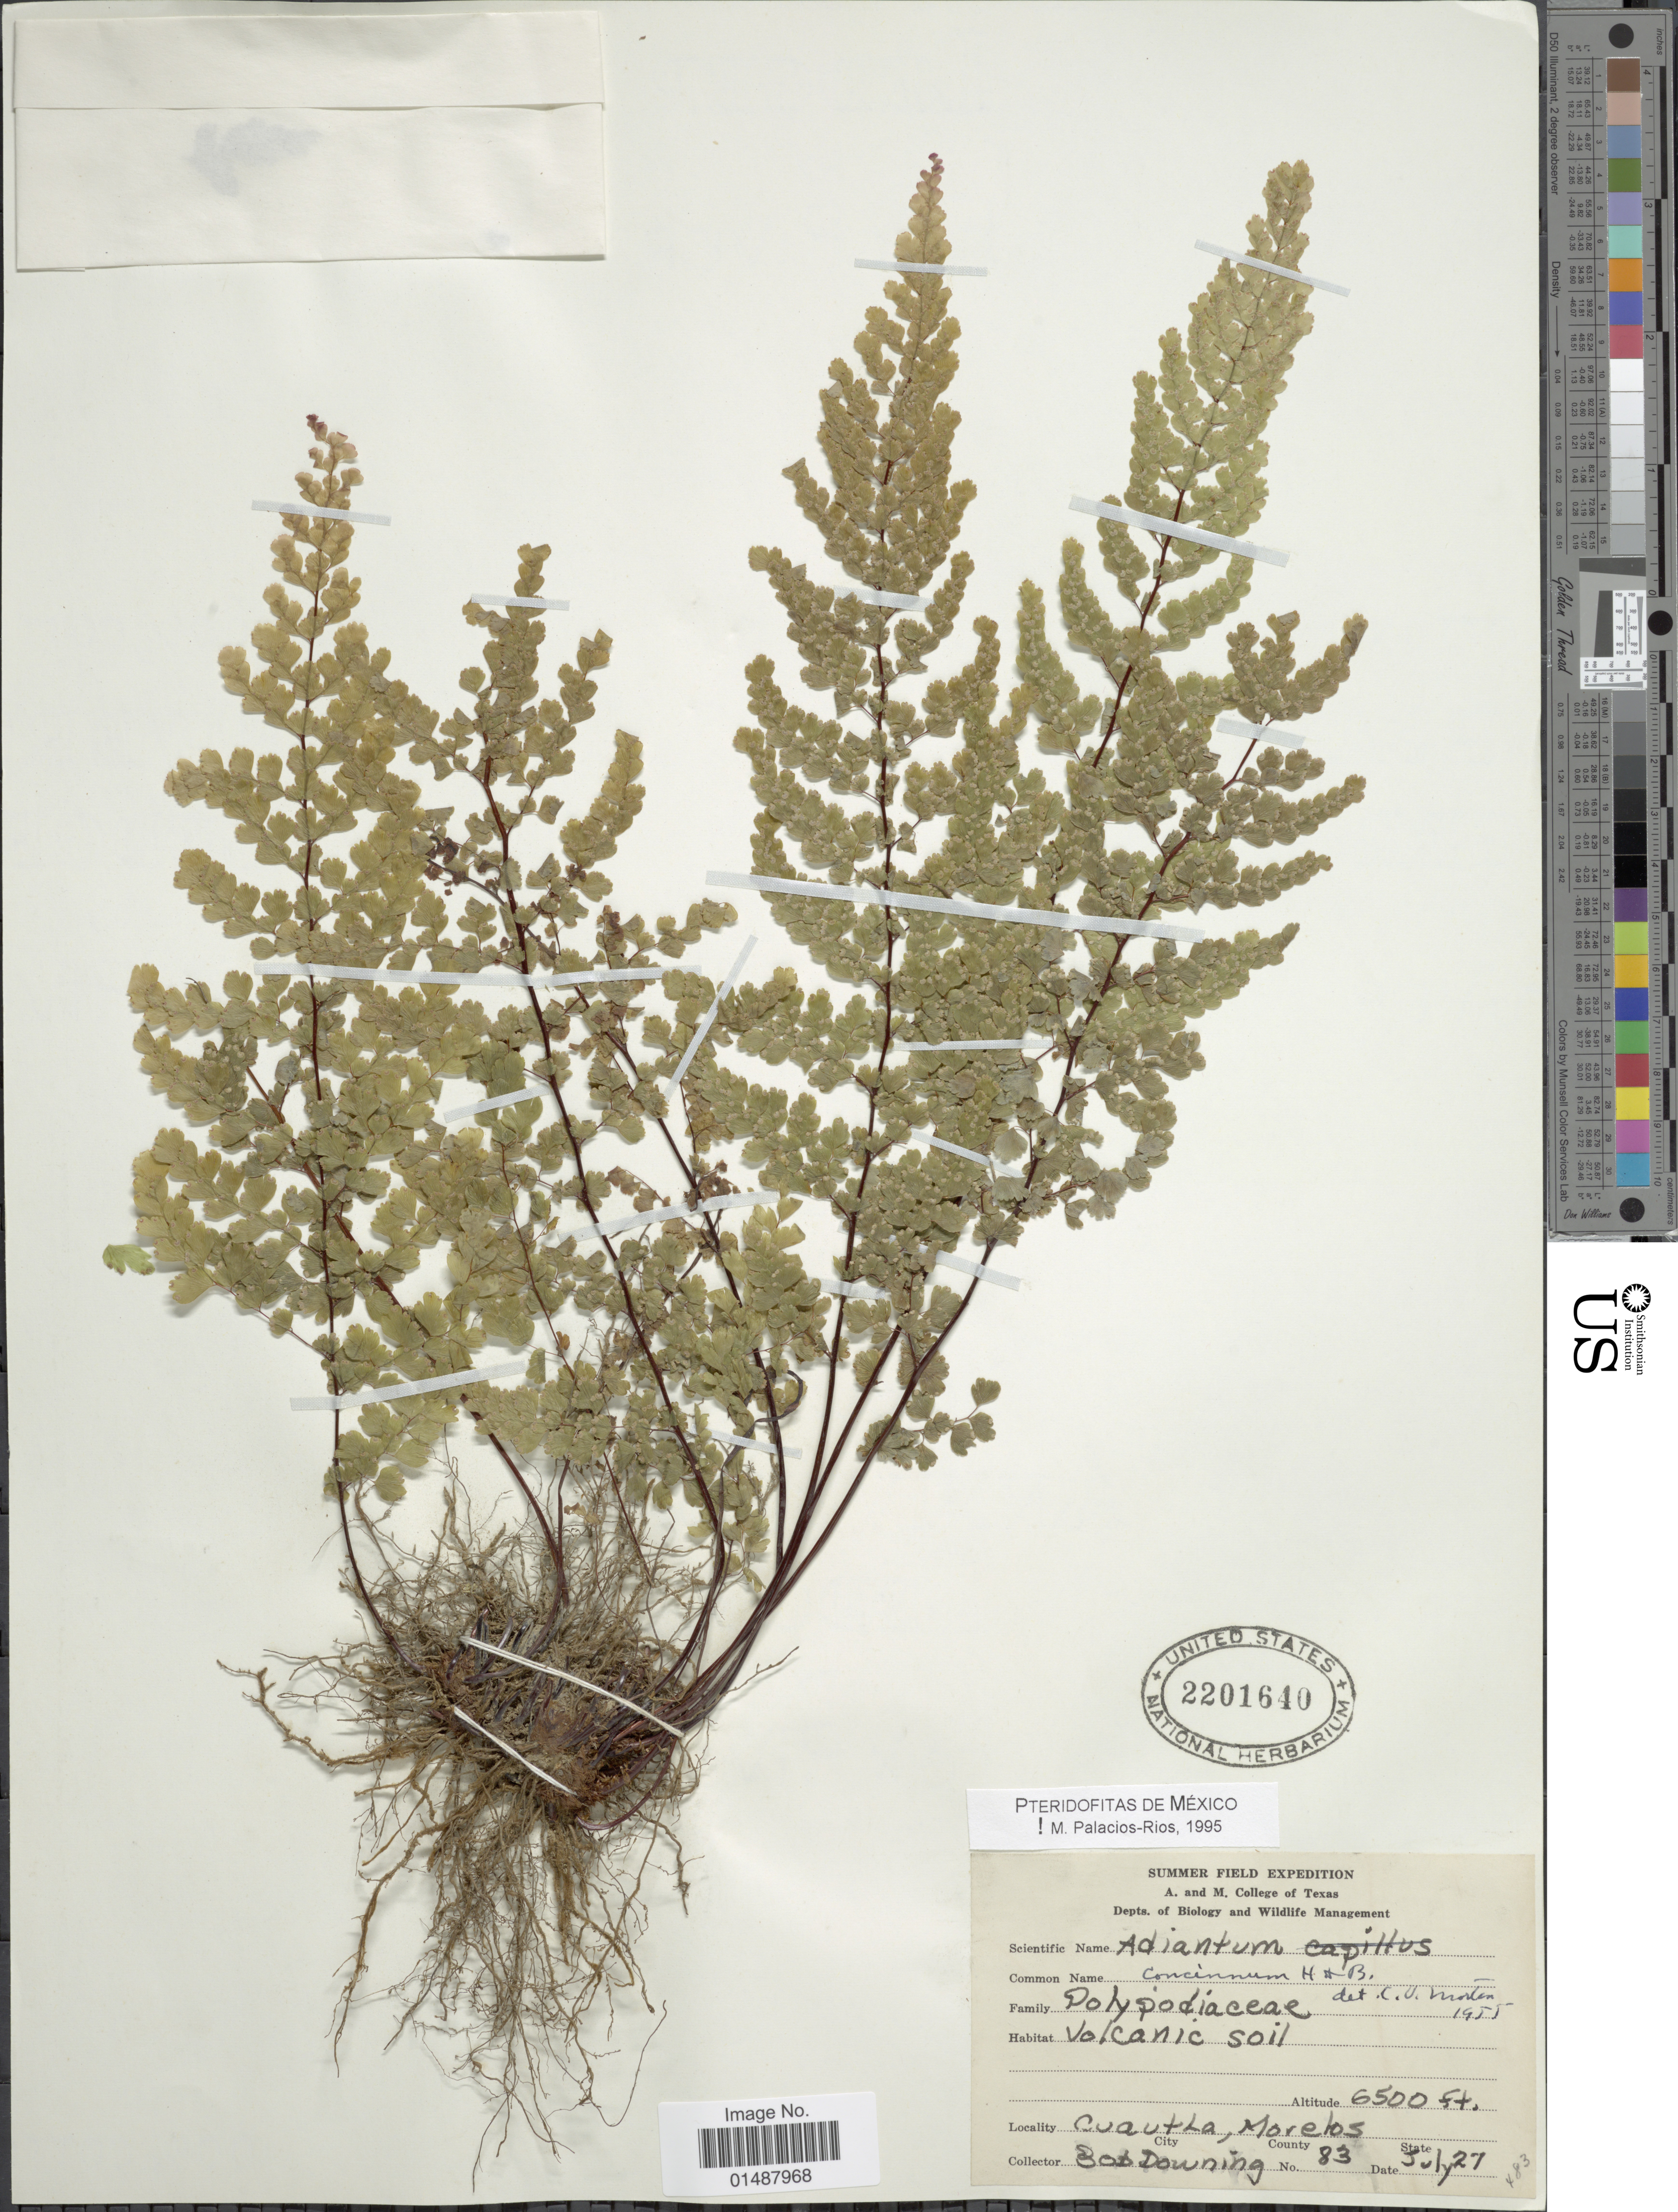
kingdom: Plantae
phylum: Tracheophyta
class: Polypodiopsida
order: Polypodiales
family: Pteridaceae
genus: Adiantum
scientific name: Adiantum concinnum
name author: Humb. & Bonpl. ex Willd.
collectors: B. Downing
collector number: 83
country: Mexico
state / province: Morelos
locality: Cuautla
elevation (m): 1981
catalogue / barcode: US 2201640